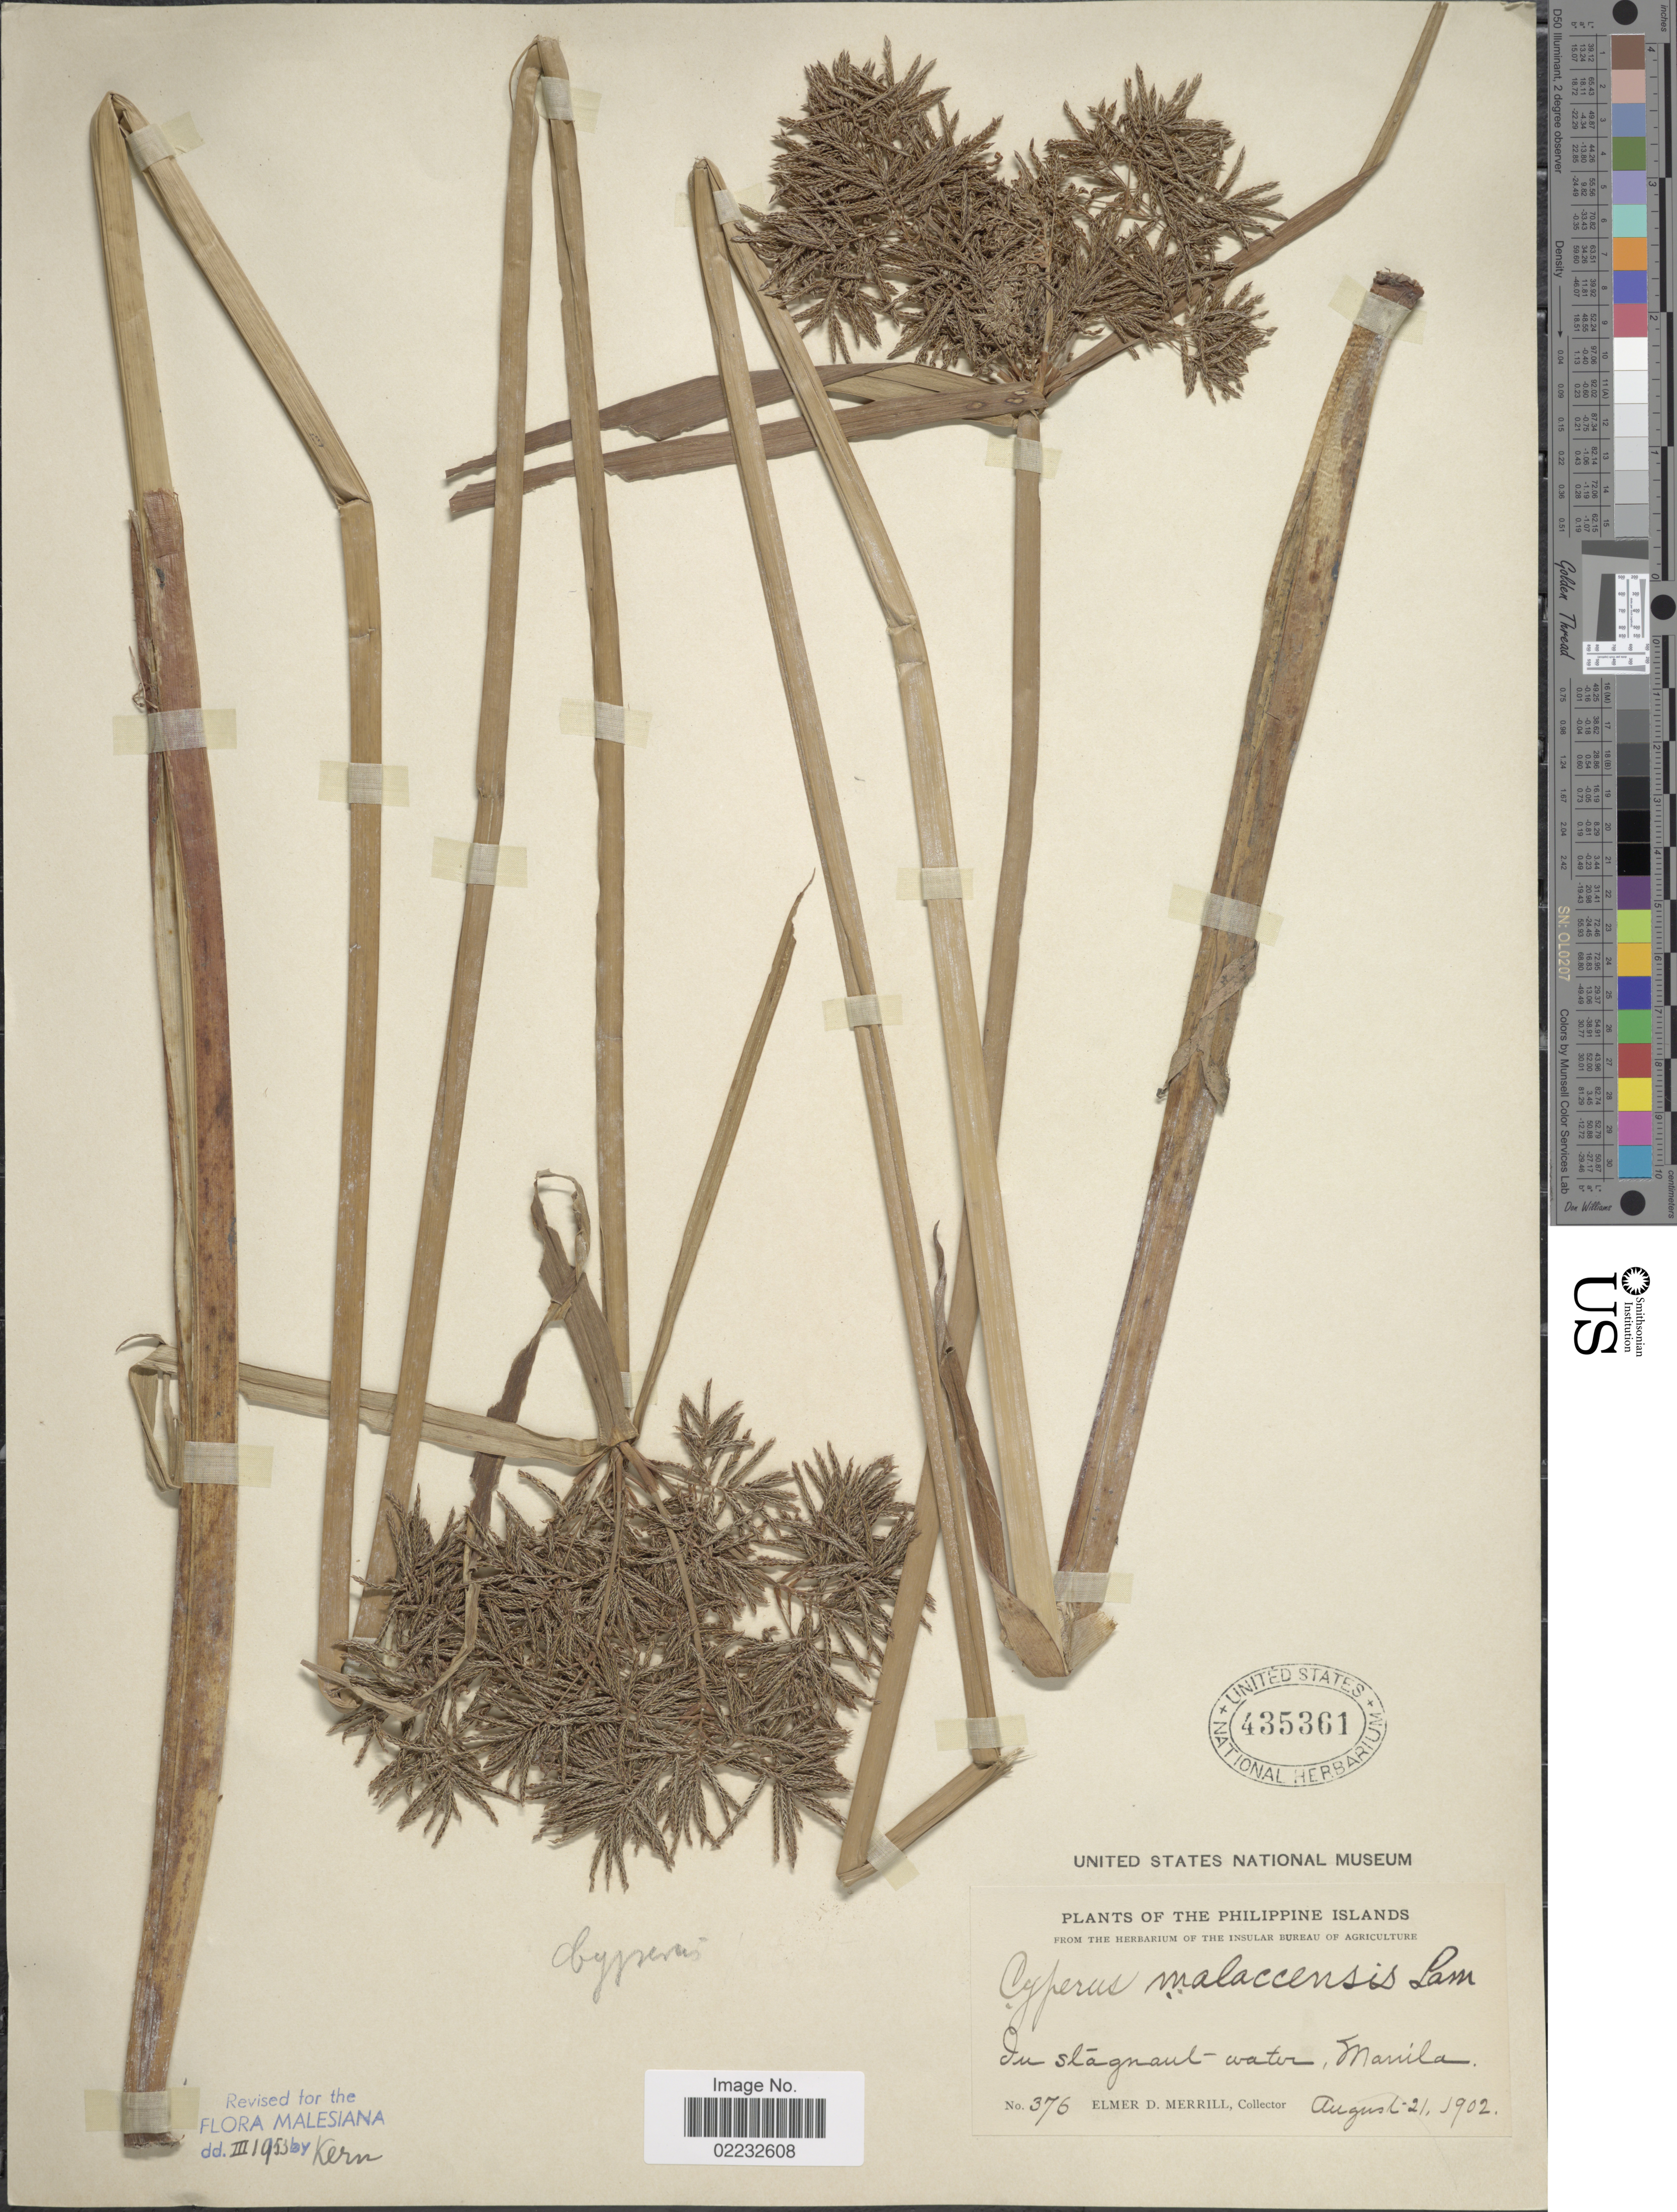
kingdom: Plantae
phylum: Tracheophyta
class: Liliopsida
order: Poales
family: Cyperaceae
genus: Cyperus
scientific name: Cyperus malaccensis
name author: Lam.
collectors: E. D. Merrill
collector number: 376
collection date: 1902-08-21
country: Philippines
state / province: National Capital Region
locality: Manila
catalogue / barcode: US 435361